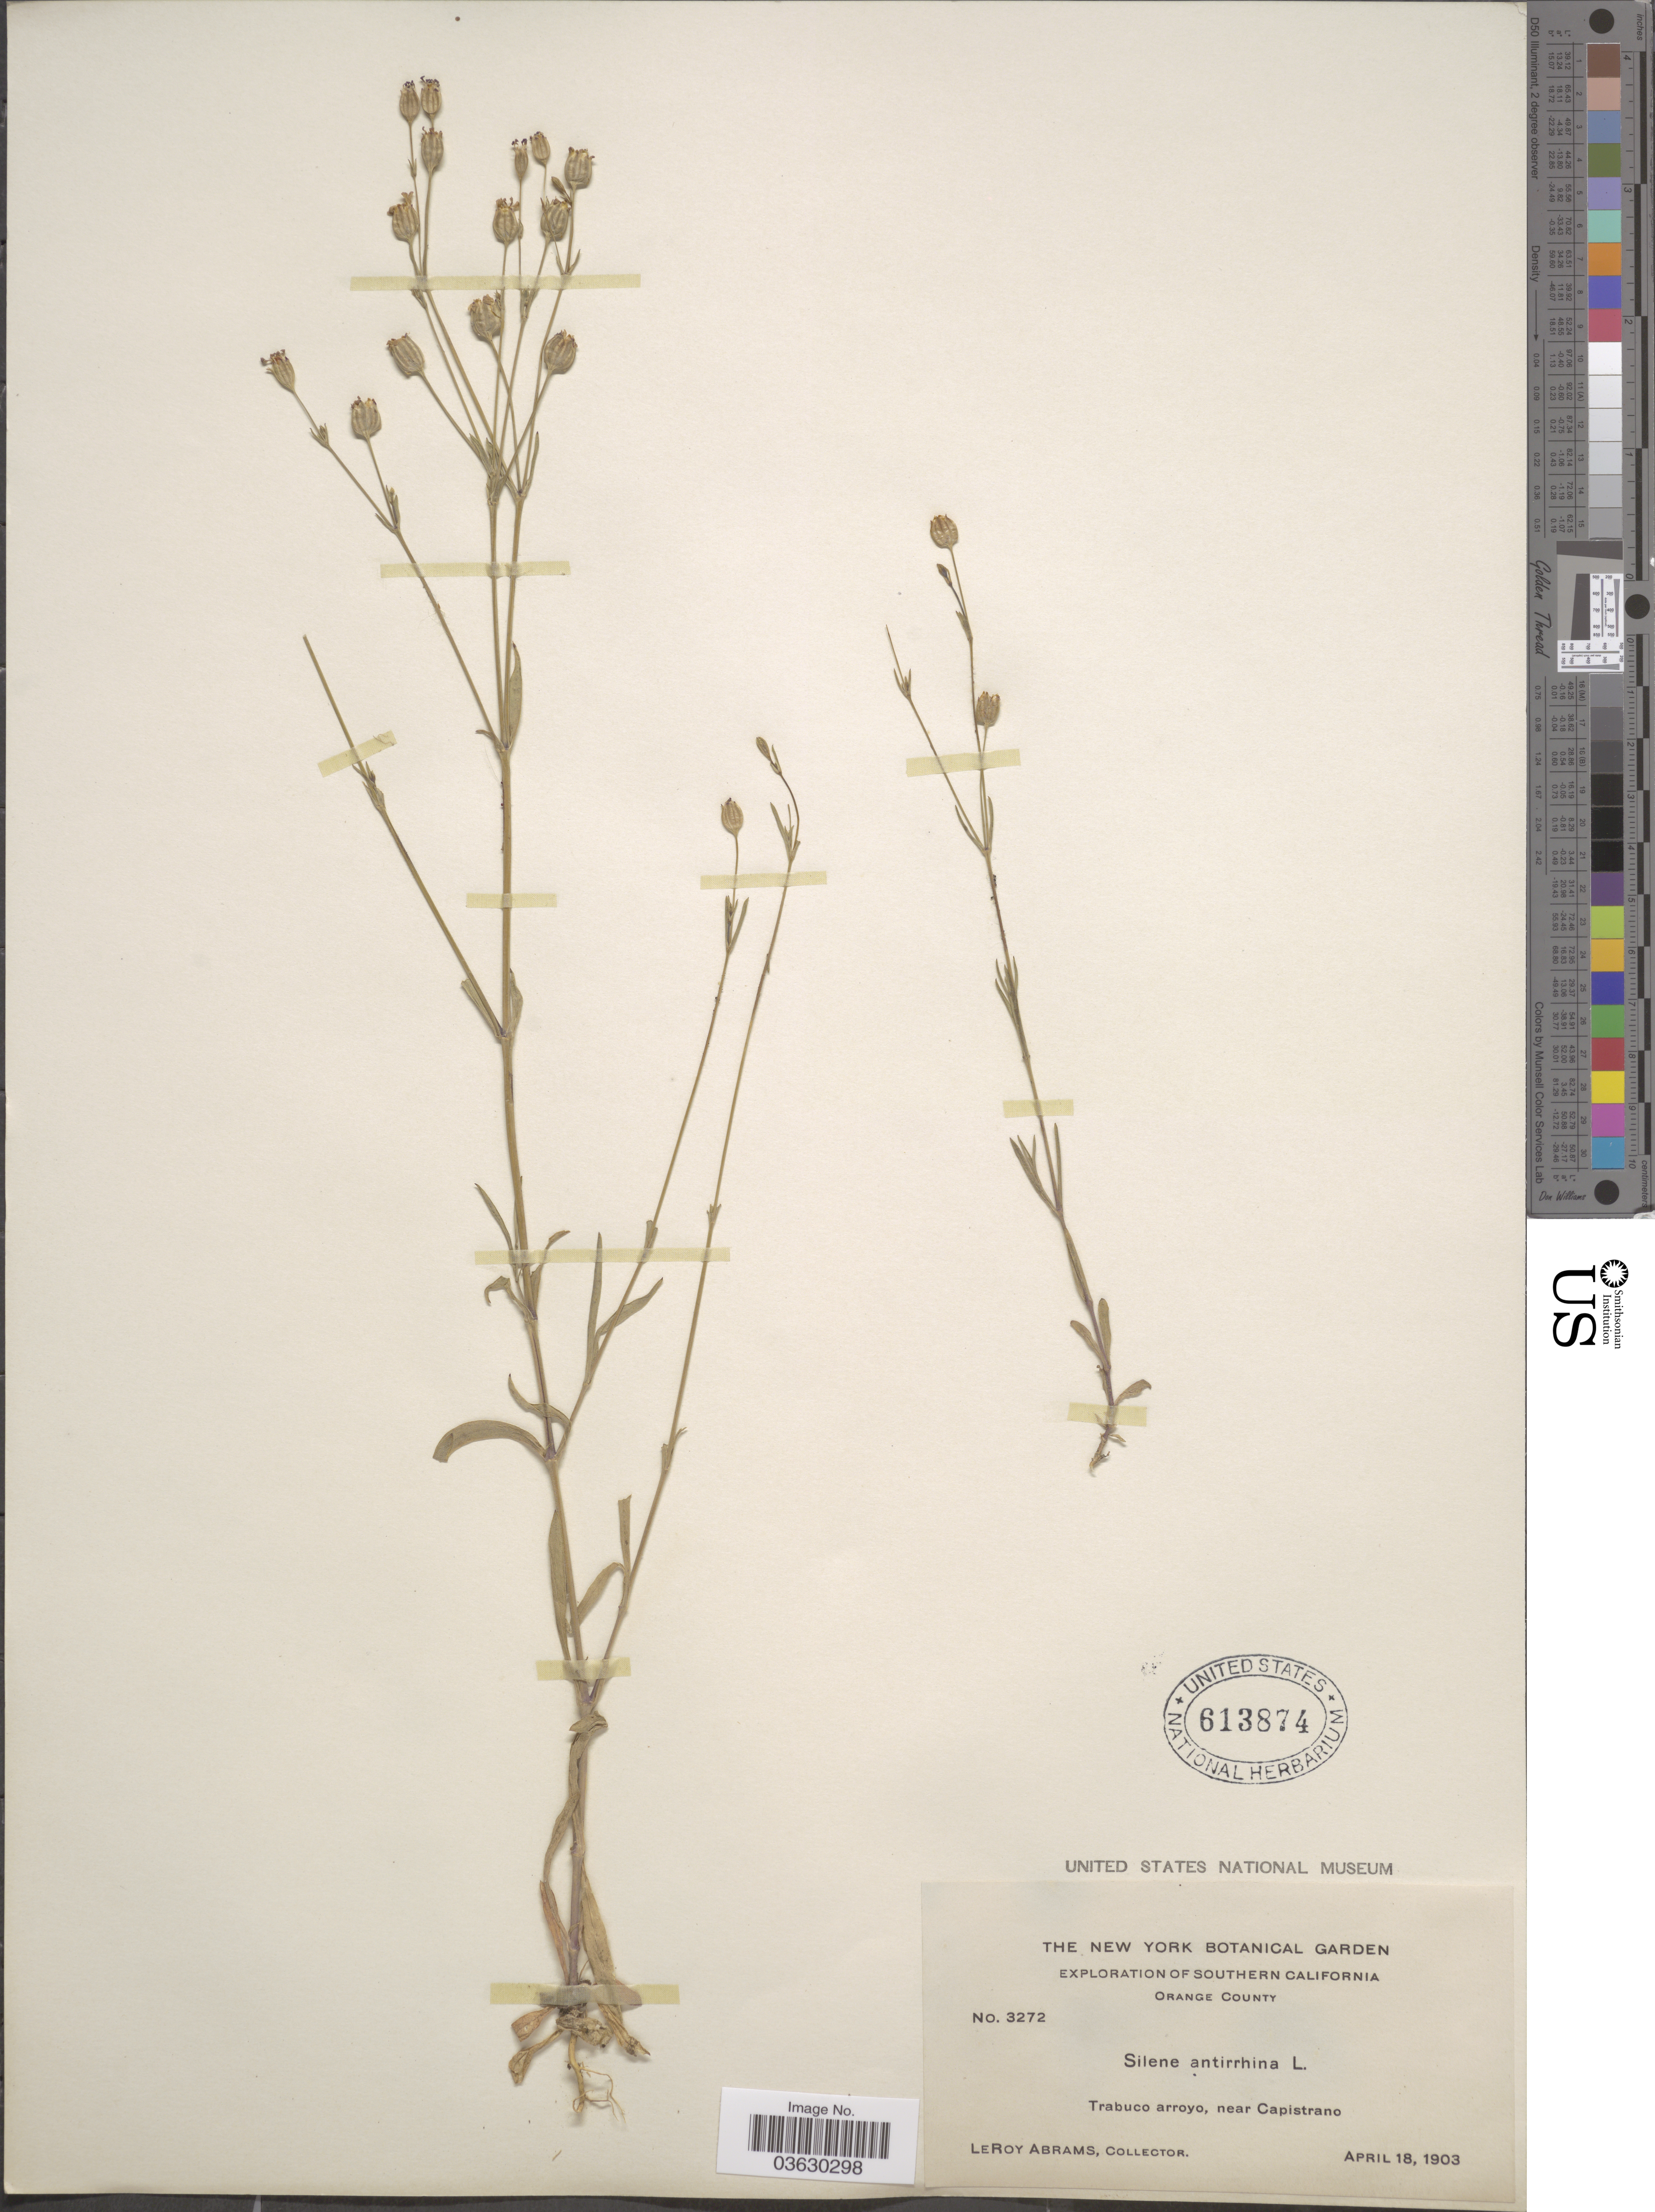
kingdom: Plantae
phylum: Tracheophyta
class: Magnoliopsida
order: Caryophyllales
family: Caryophyllaceae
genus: Silene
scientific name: Silene antirrhina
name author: L.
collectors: L. Abrams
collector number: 3272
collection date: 1903-04-18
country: United States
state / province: California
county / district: Orange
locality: Southern California. Orange County. Trabuco arroyo, near Capistrano.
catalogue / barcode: US 613874